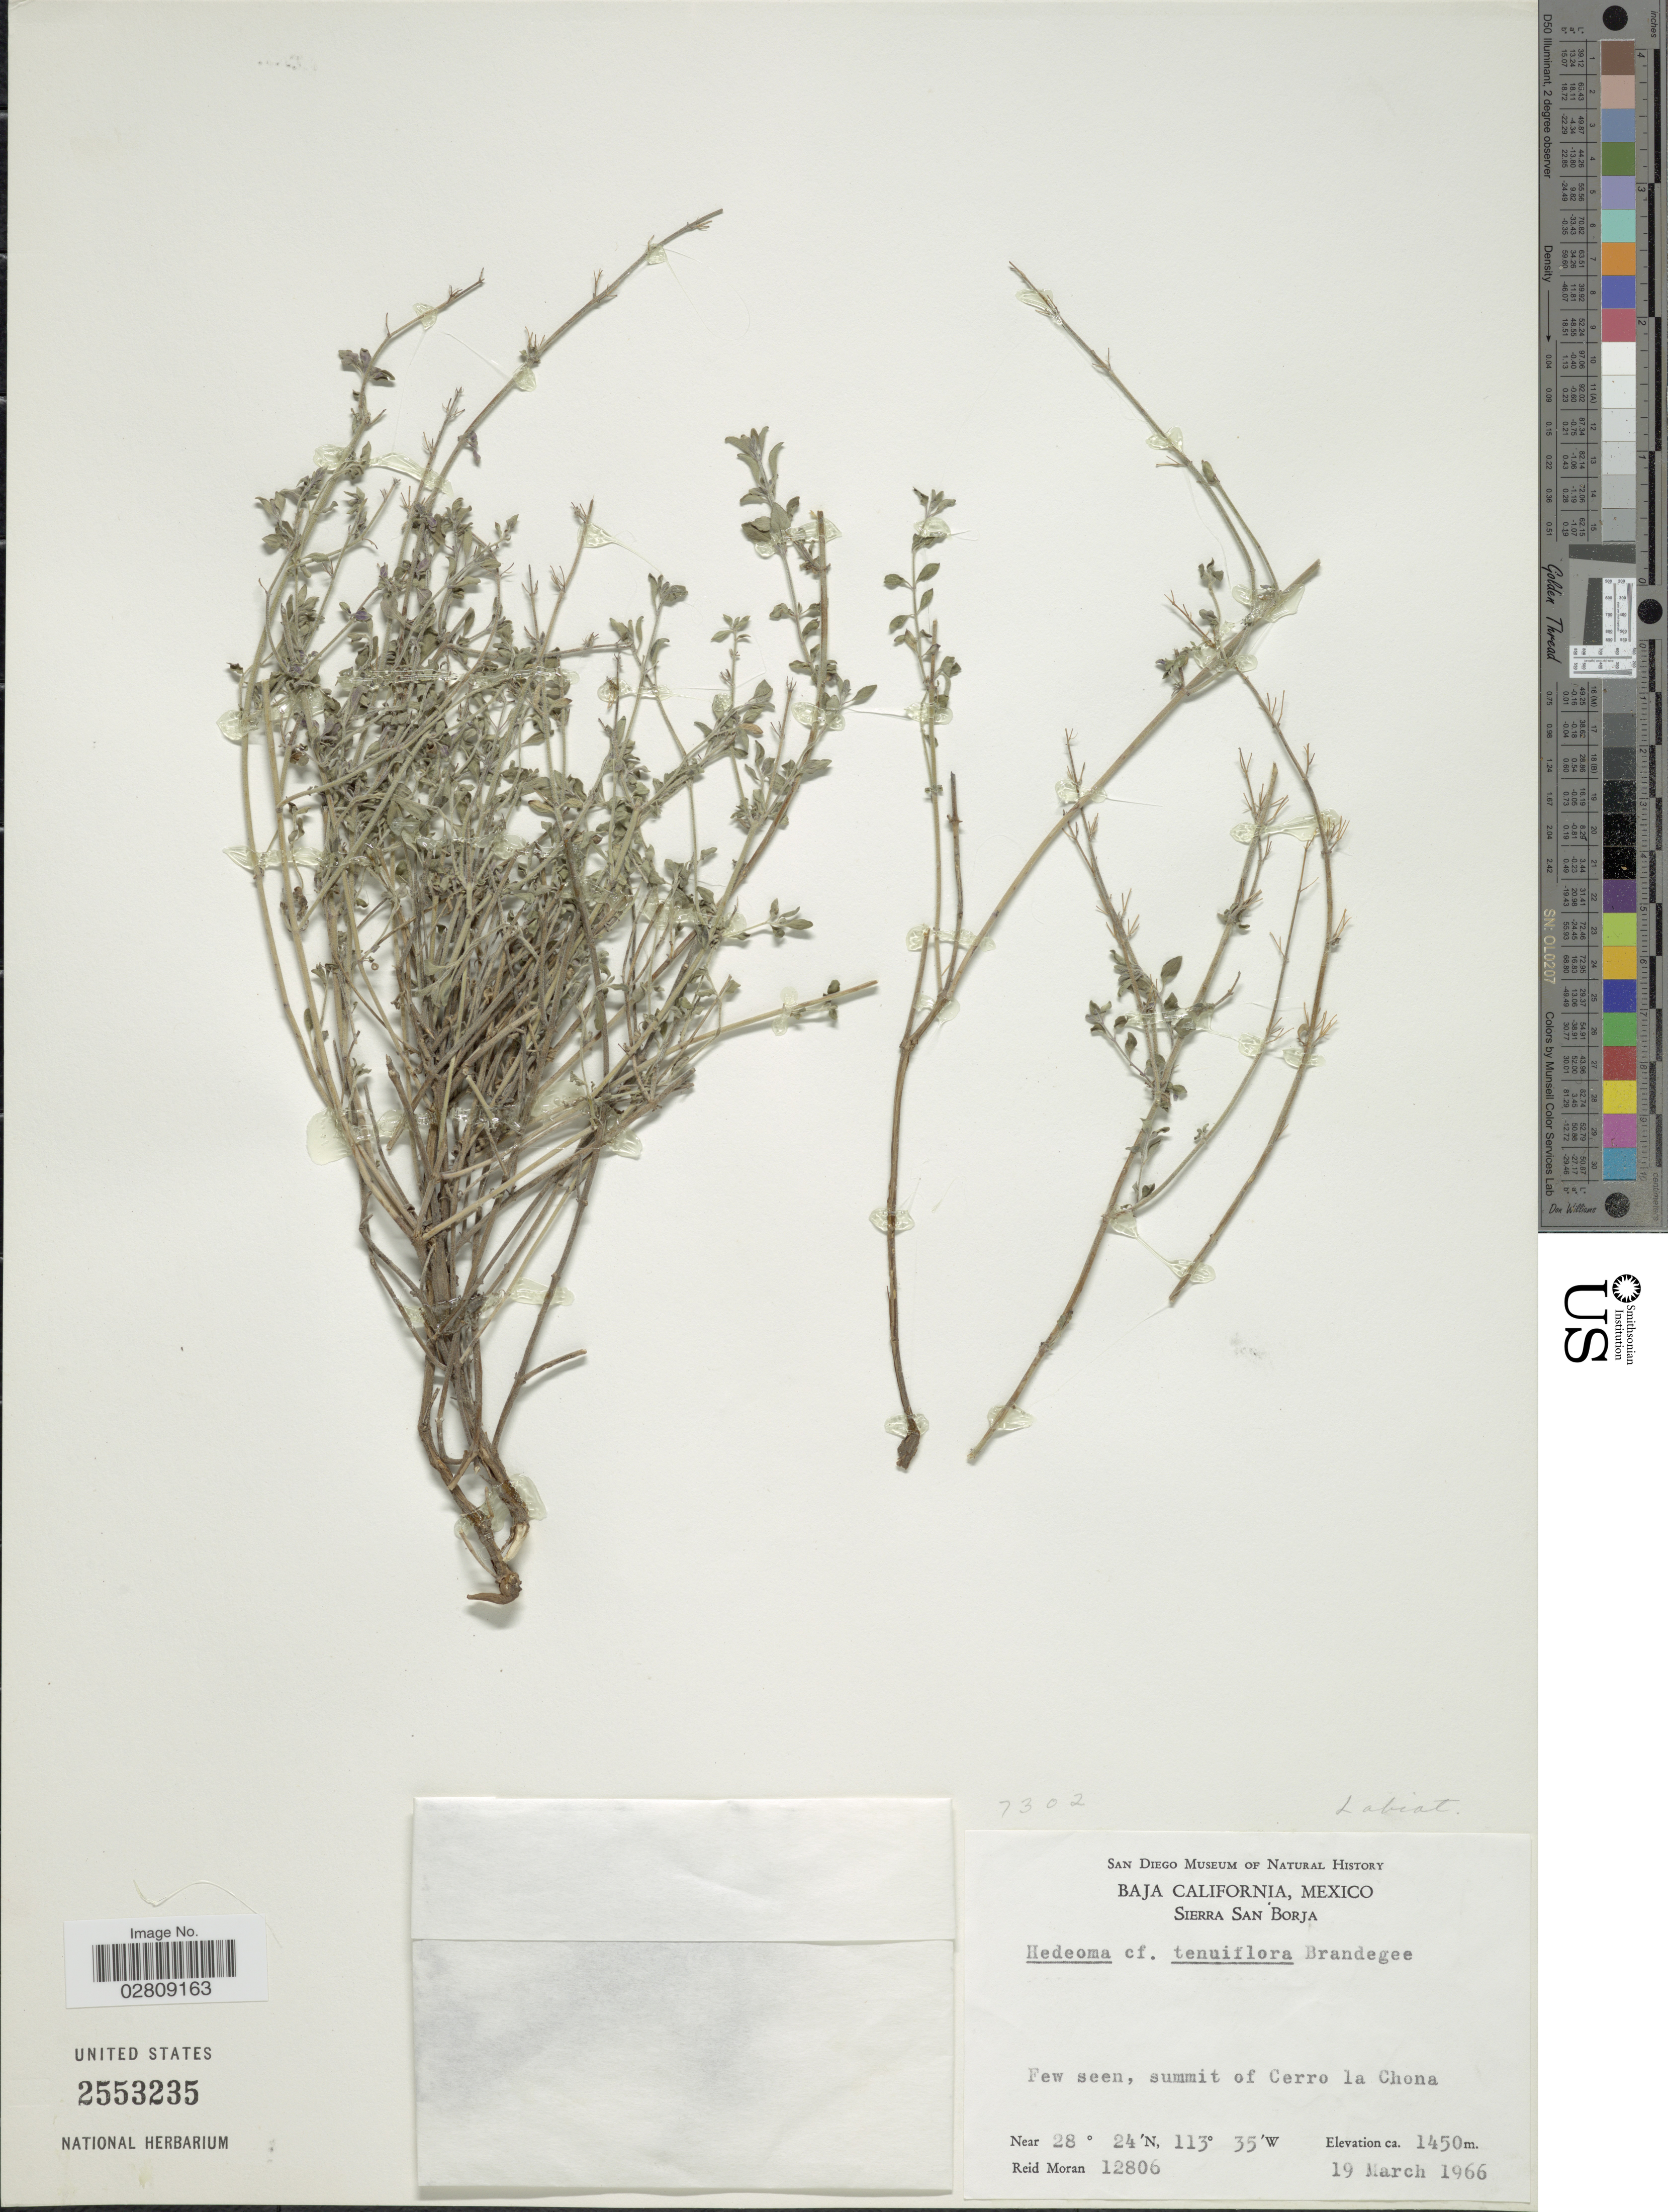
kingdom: Plantae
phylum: Tracheophyta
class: Magnoliopsida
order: Lamiales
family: Lamiaceae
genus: Hedeoma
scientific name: Hedeoma tenuiflora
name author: Brandegee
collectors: R. V. Moran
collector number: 12806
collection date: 1966-03-19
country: Mexico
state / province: Baja California Norte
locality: Sierra San Borja, summit of Cerro la Chona.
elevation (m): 1450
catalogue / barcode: US 2553235